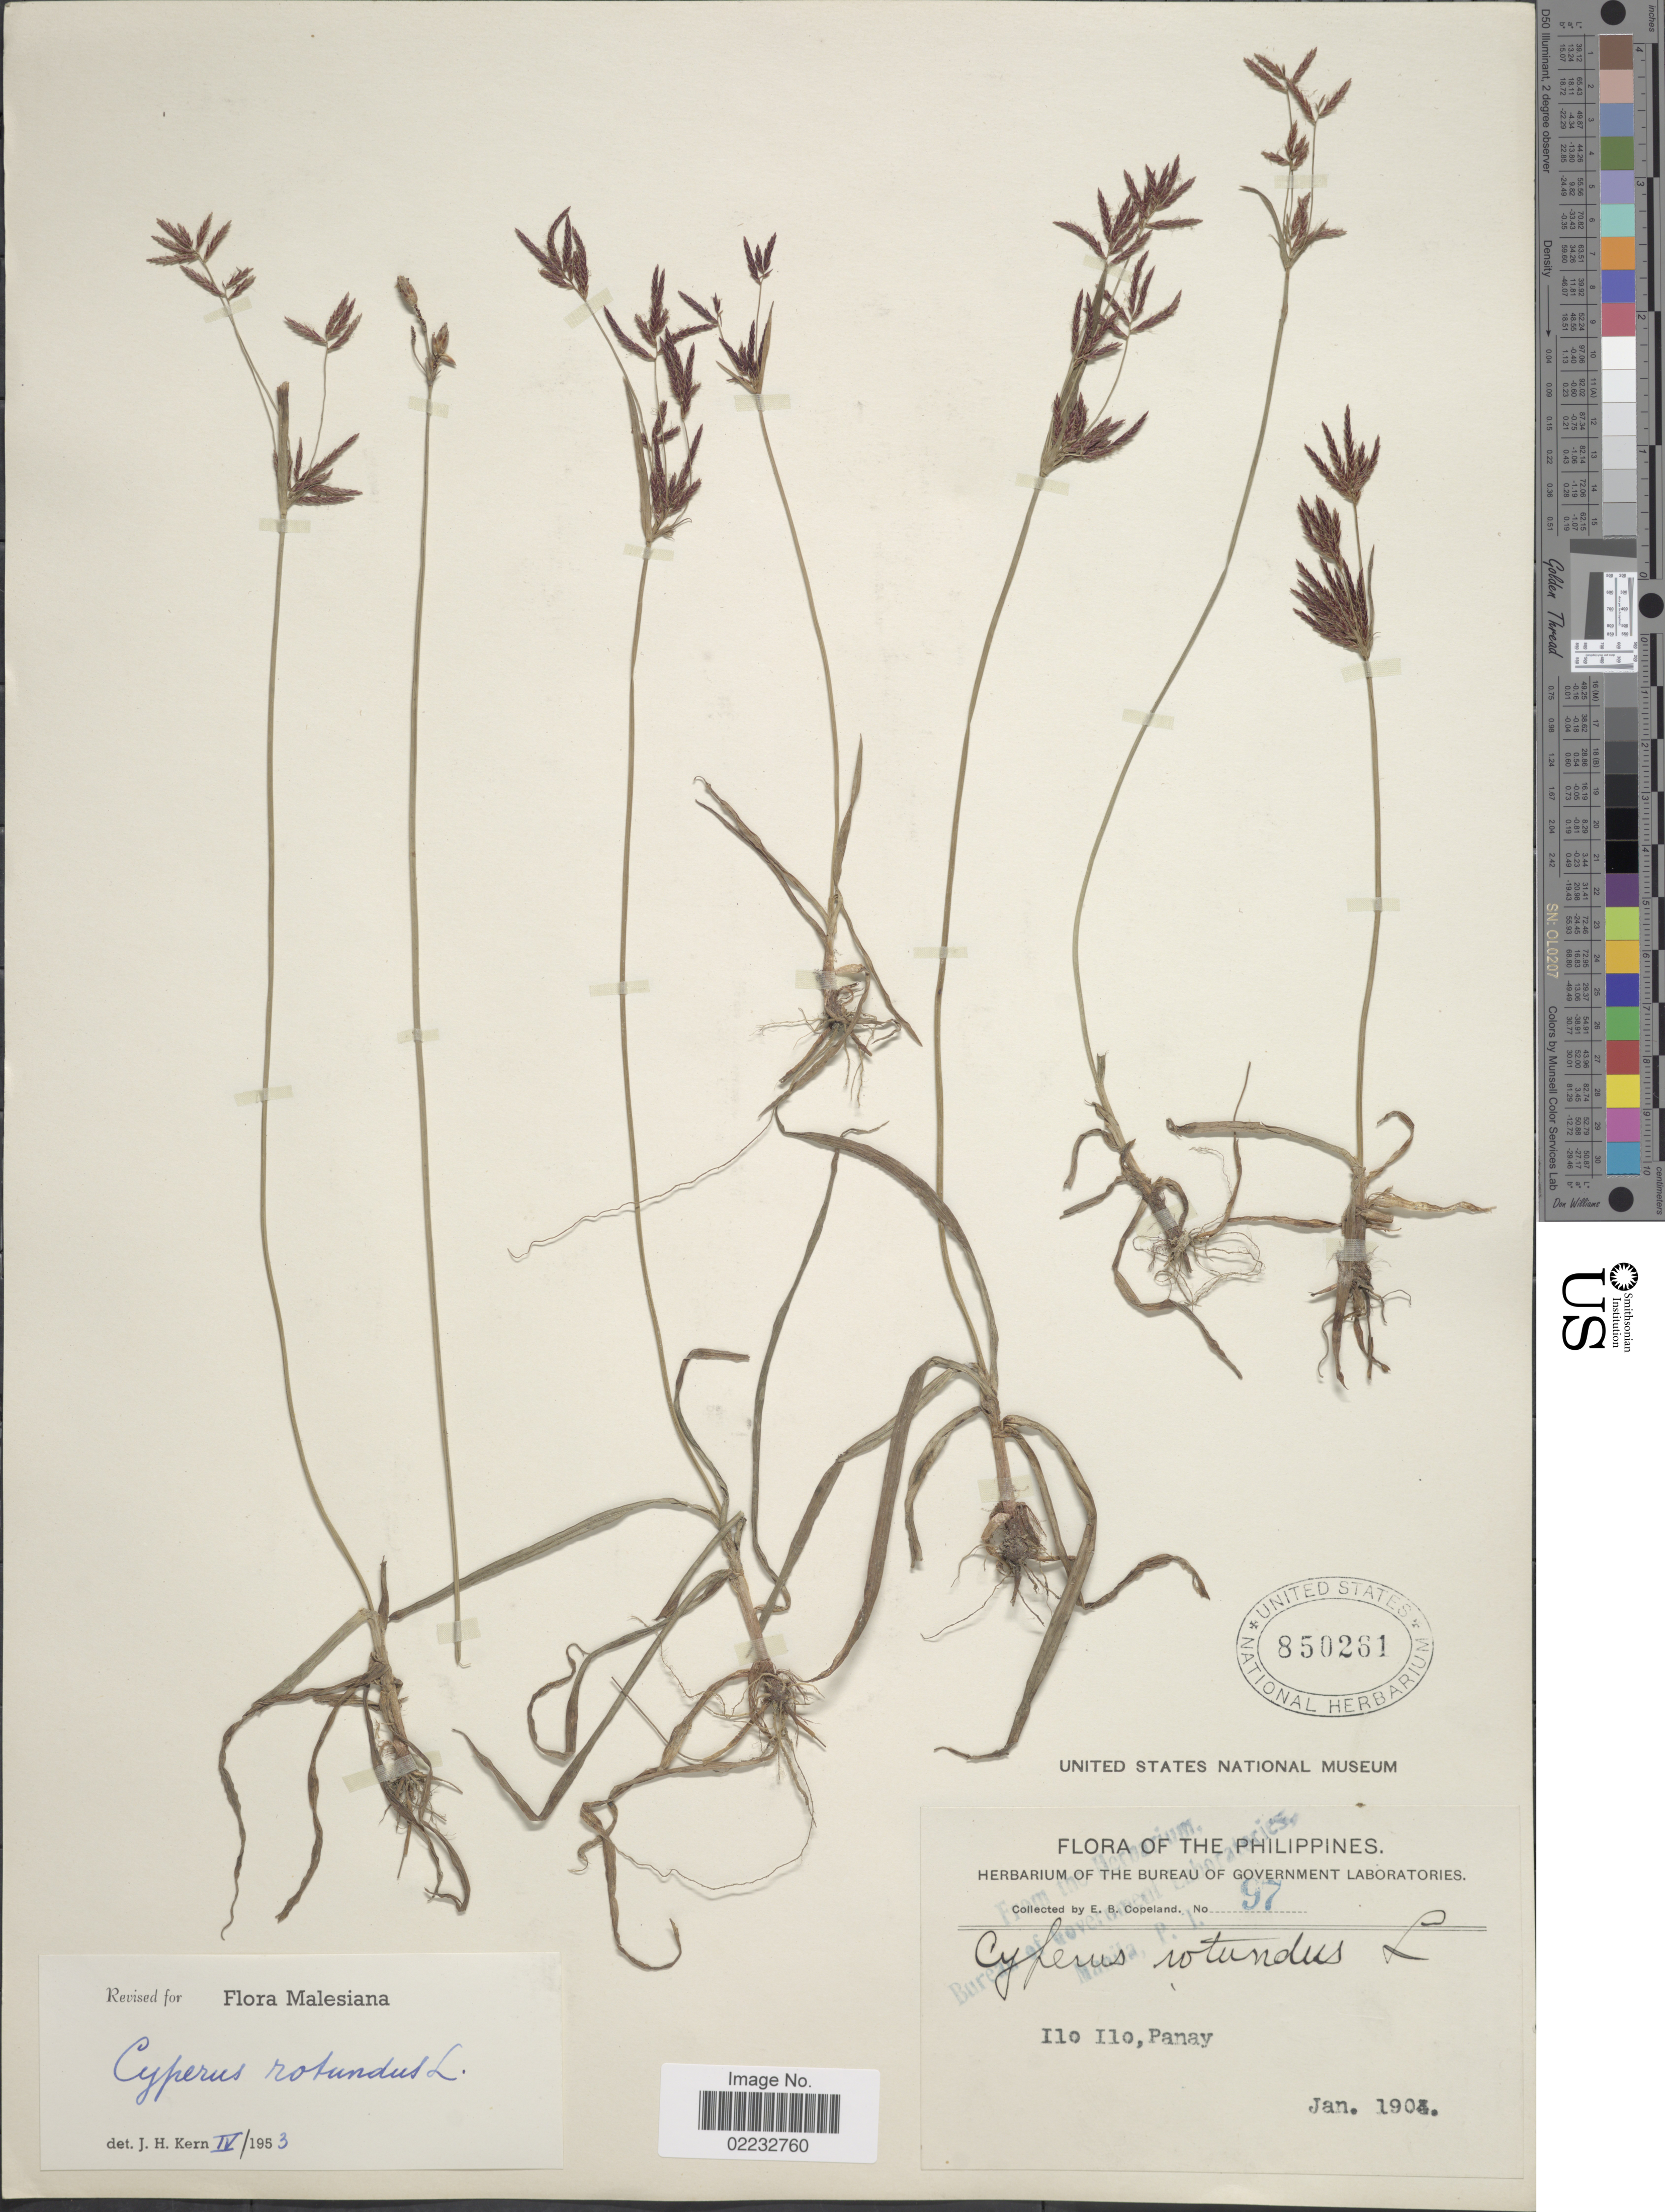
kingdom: Plantae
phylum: Tracheophyta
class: Liliopsida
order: Poales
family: Cyperaceae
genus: Cyperus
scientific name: Cyperus rotundus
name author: L.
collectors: E. B. Copeland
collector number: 97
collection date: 1903-01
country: Philippines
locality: Ilo Ilo, Panay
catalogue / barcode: US 850261